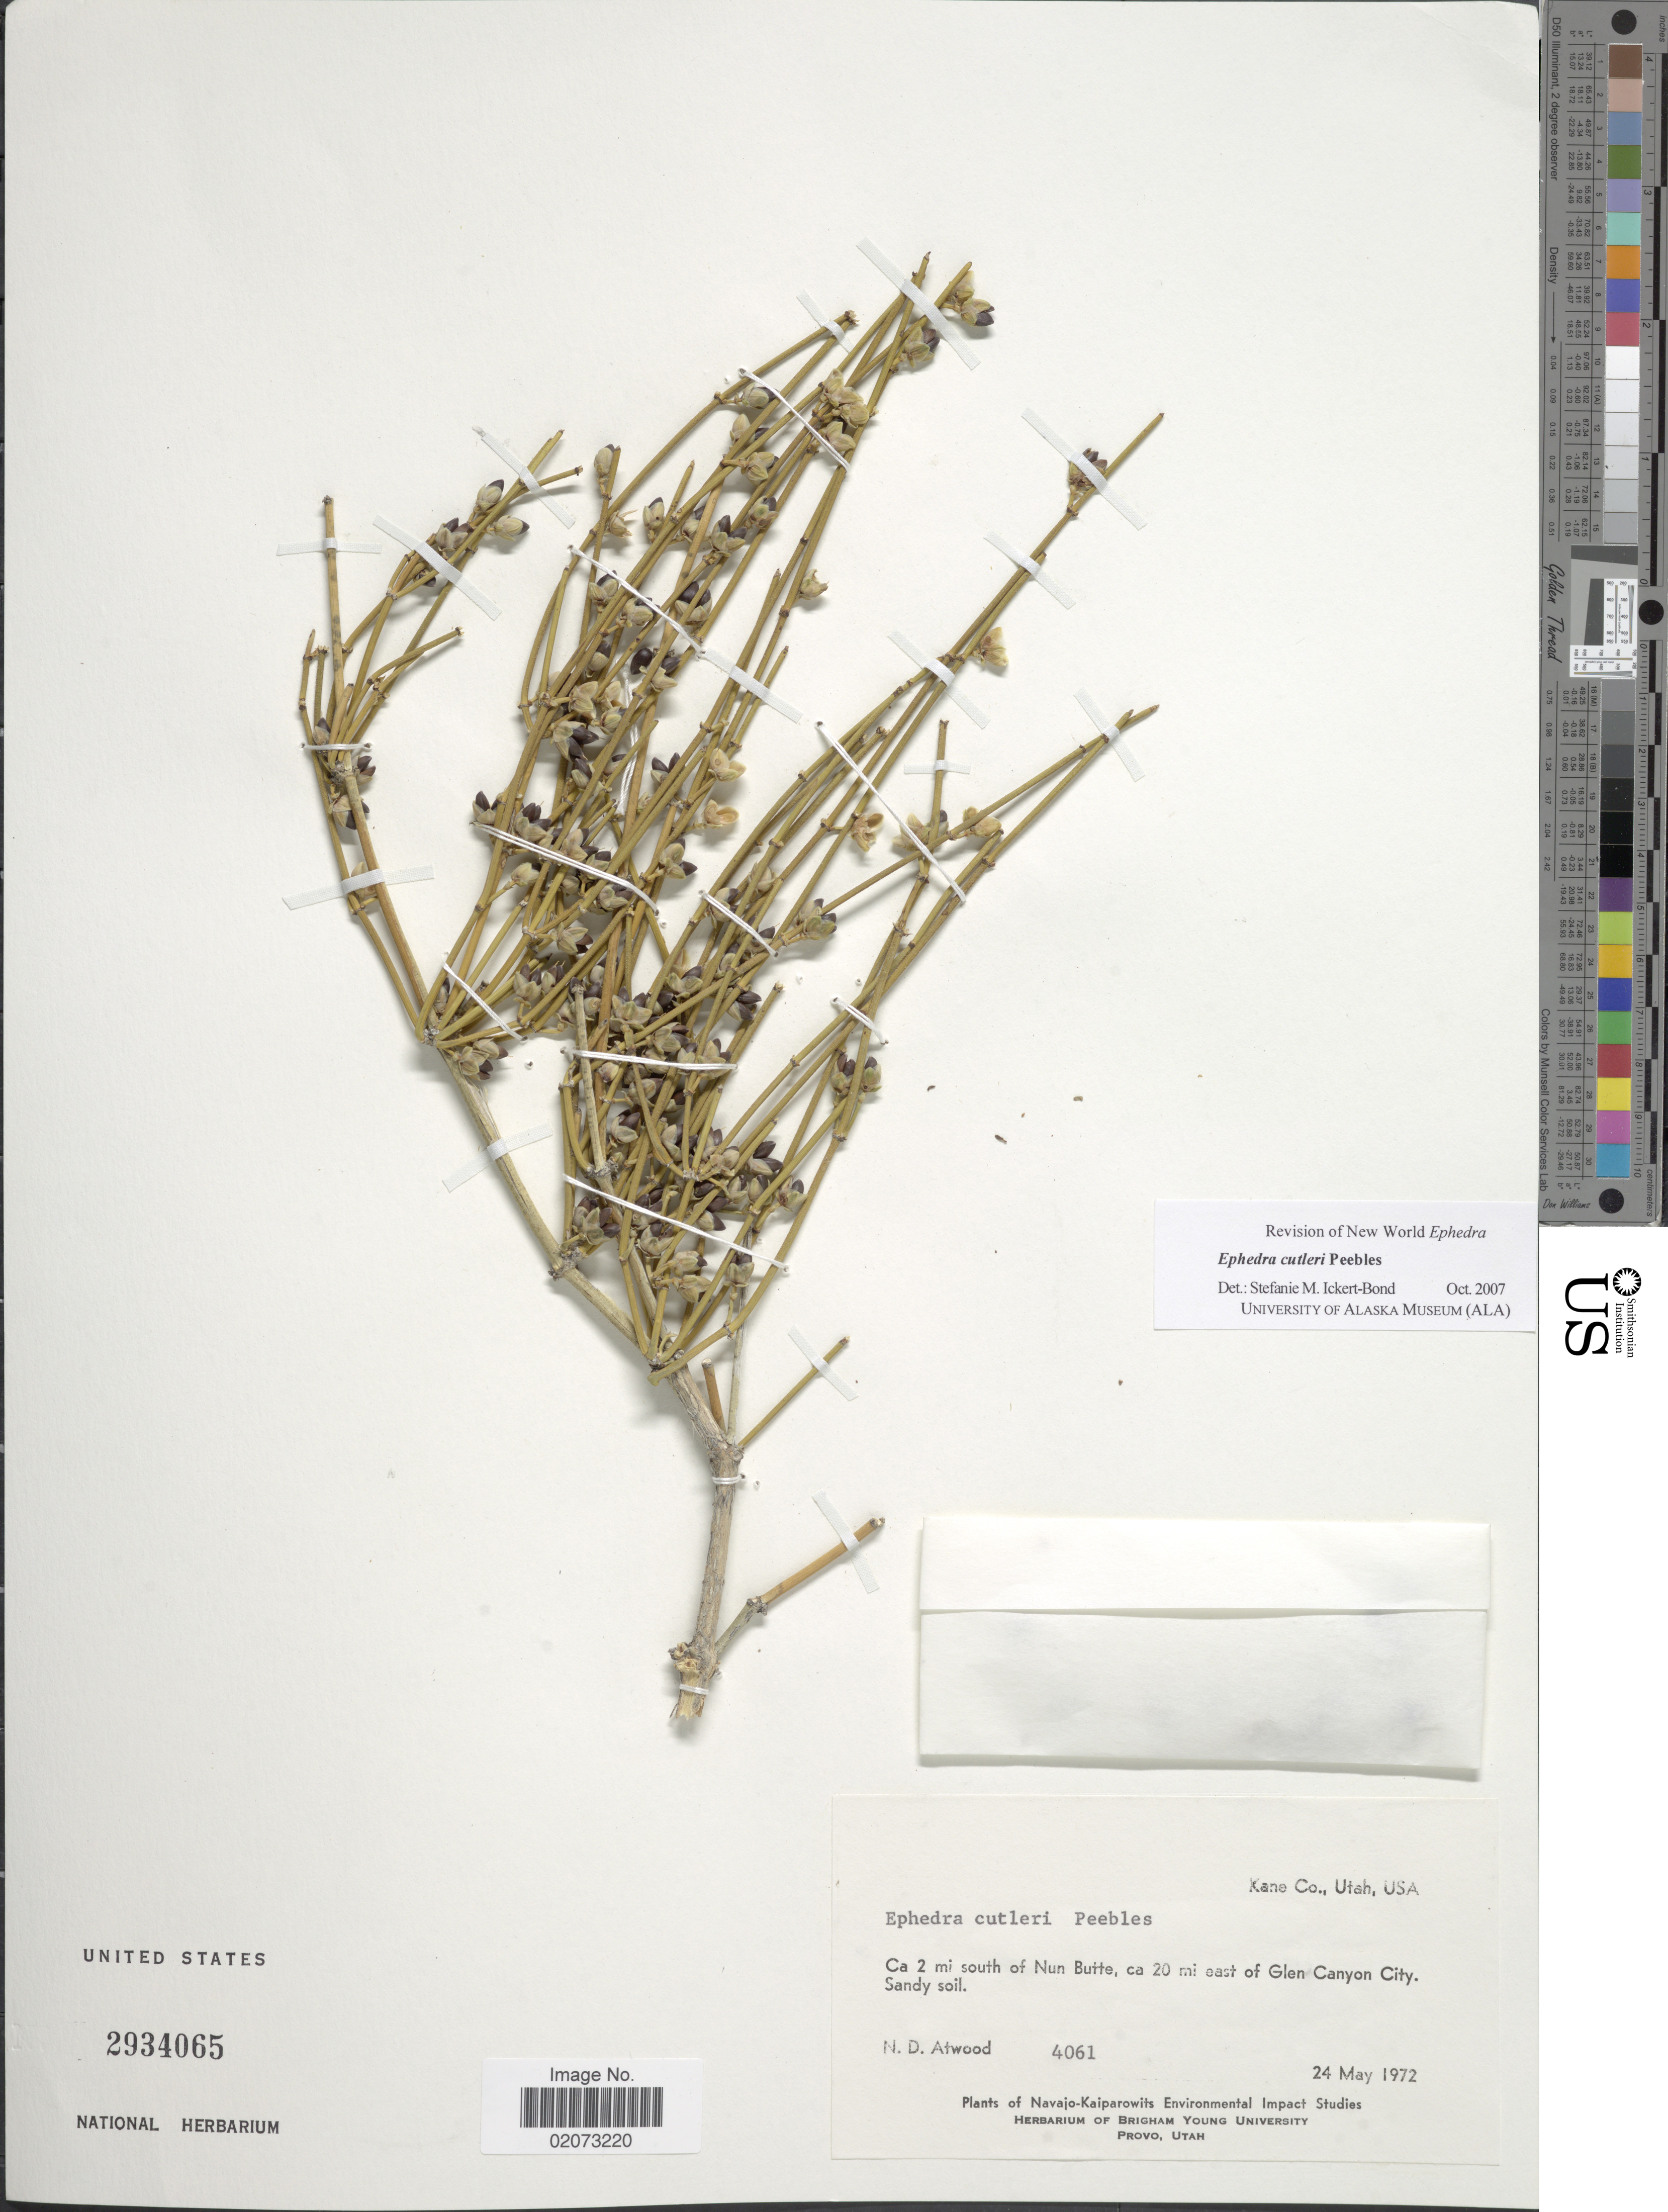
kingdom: Plantae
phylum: Tracheophyta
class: Gnetopsida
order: Ephedrales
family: Ephedraceae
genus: Ephedra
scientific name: Ephedra cutleri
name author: Peebles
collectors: N. Atwood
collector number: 4061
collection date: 1972-05-24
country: United States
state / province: Utah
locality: Kane Co. Ca 2 mil south of Nun Butte, ca 20 mi east of Glen Canyon City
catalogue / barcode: US 2934065